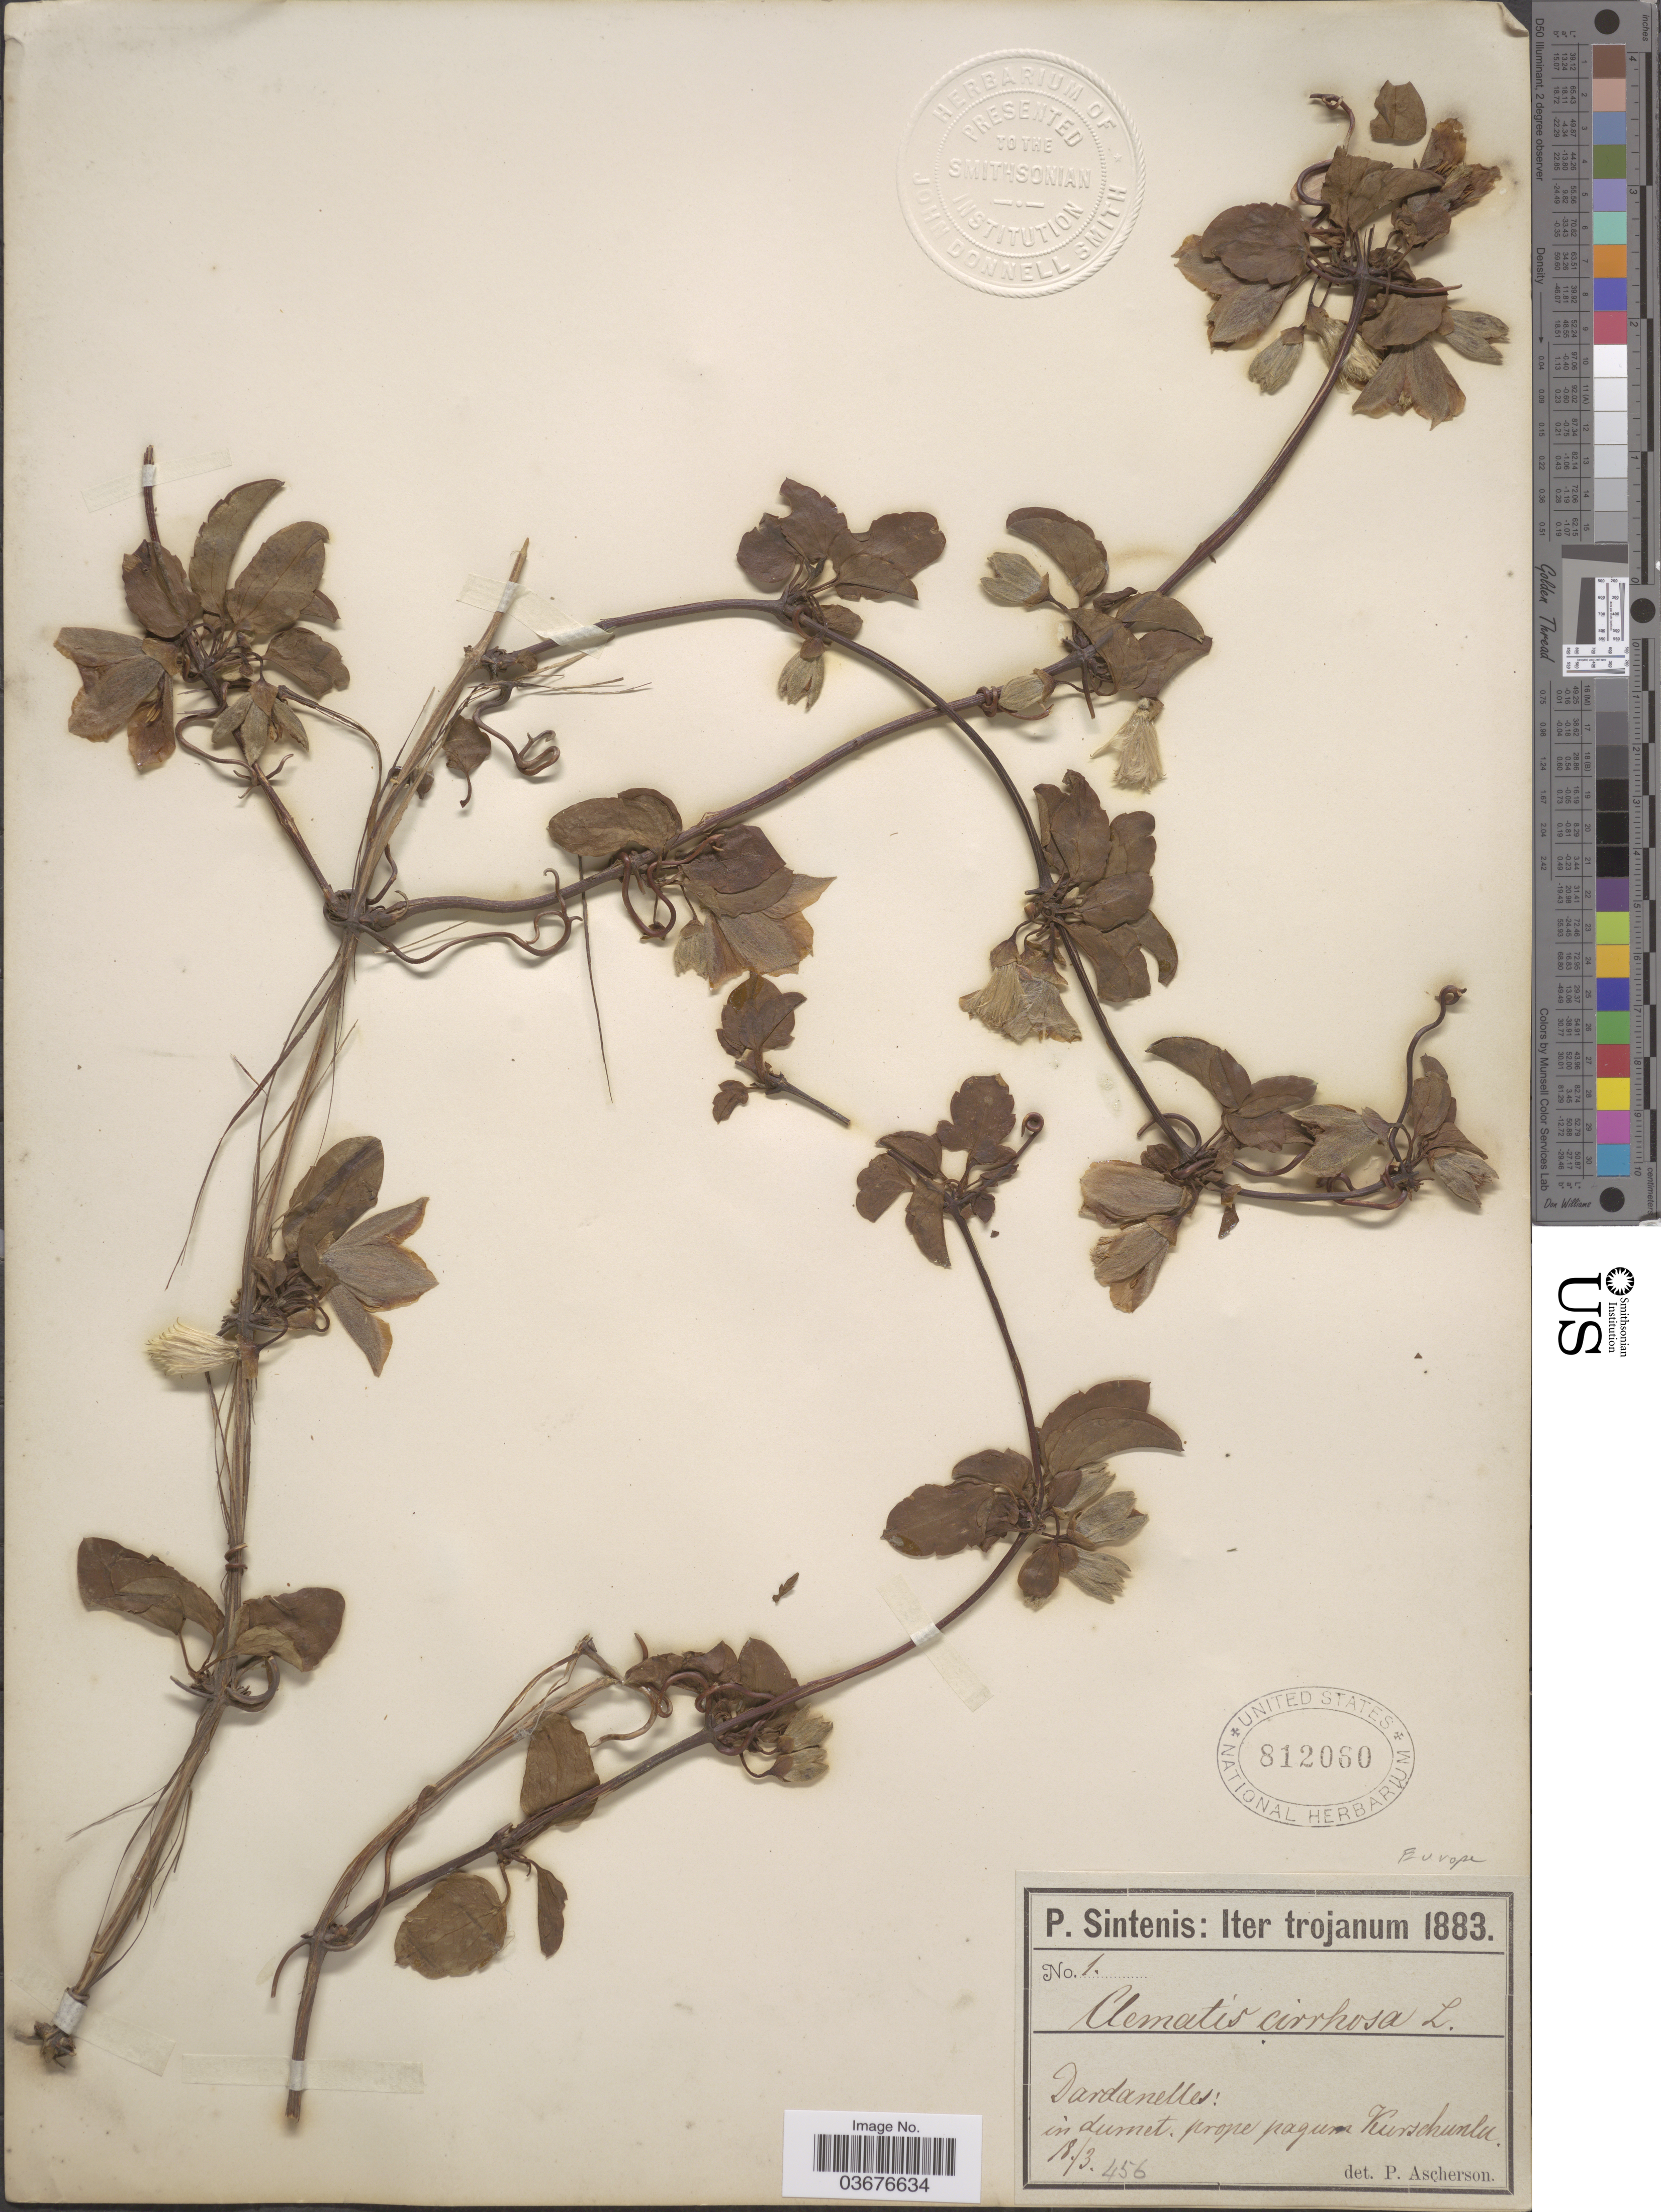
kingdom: Plantae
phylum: Tracheophyta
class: Magnoliopsida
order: Ranunculales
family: Ranunculaceae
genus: Clematis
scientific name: Clematis cirrhosa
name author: L.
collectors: P. Sintenis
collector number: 1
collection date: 1883-03-18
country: Turkey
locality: Trojanum. Dardanelles: om durnet, prope pagu, Kurshunlu.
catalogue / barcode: US 812060